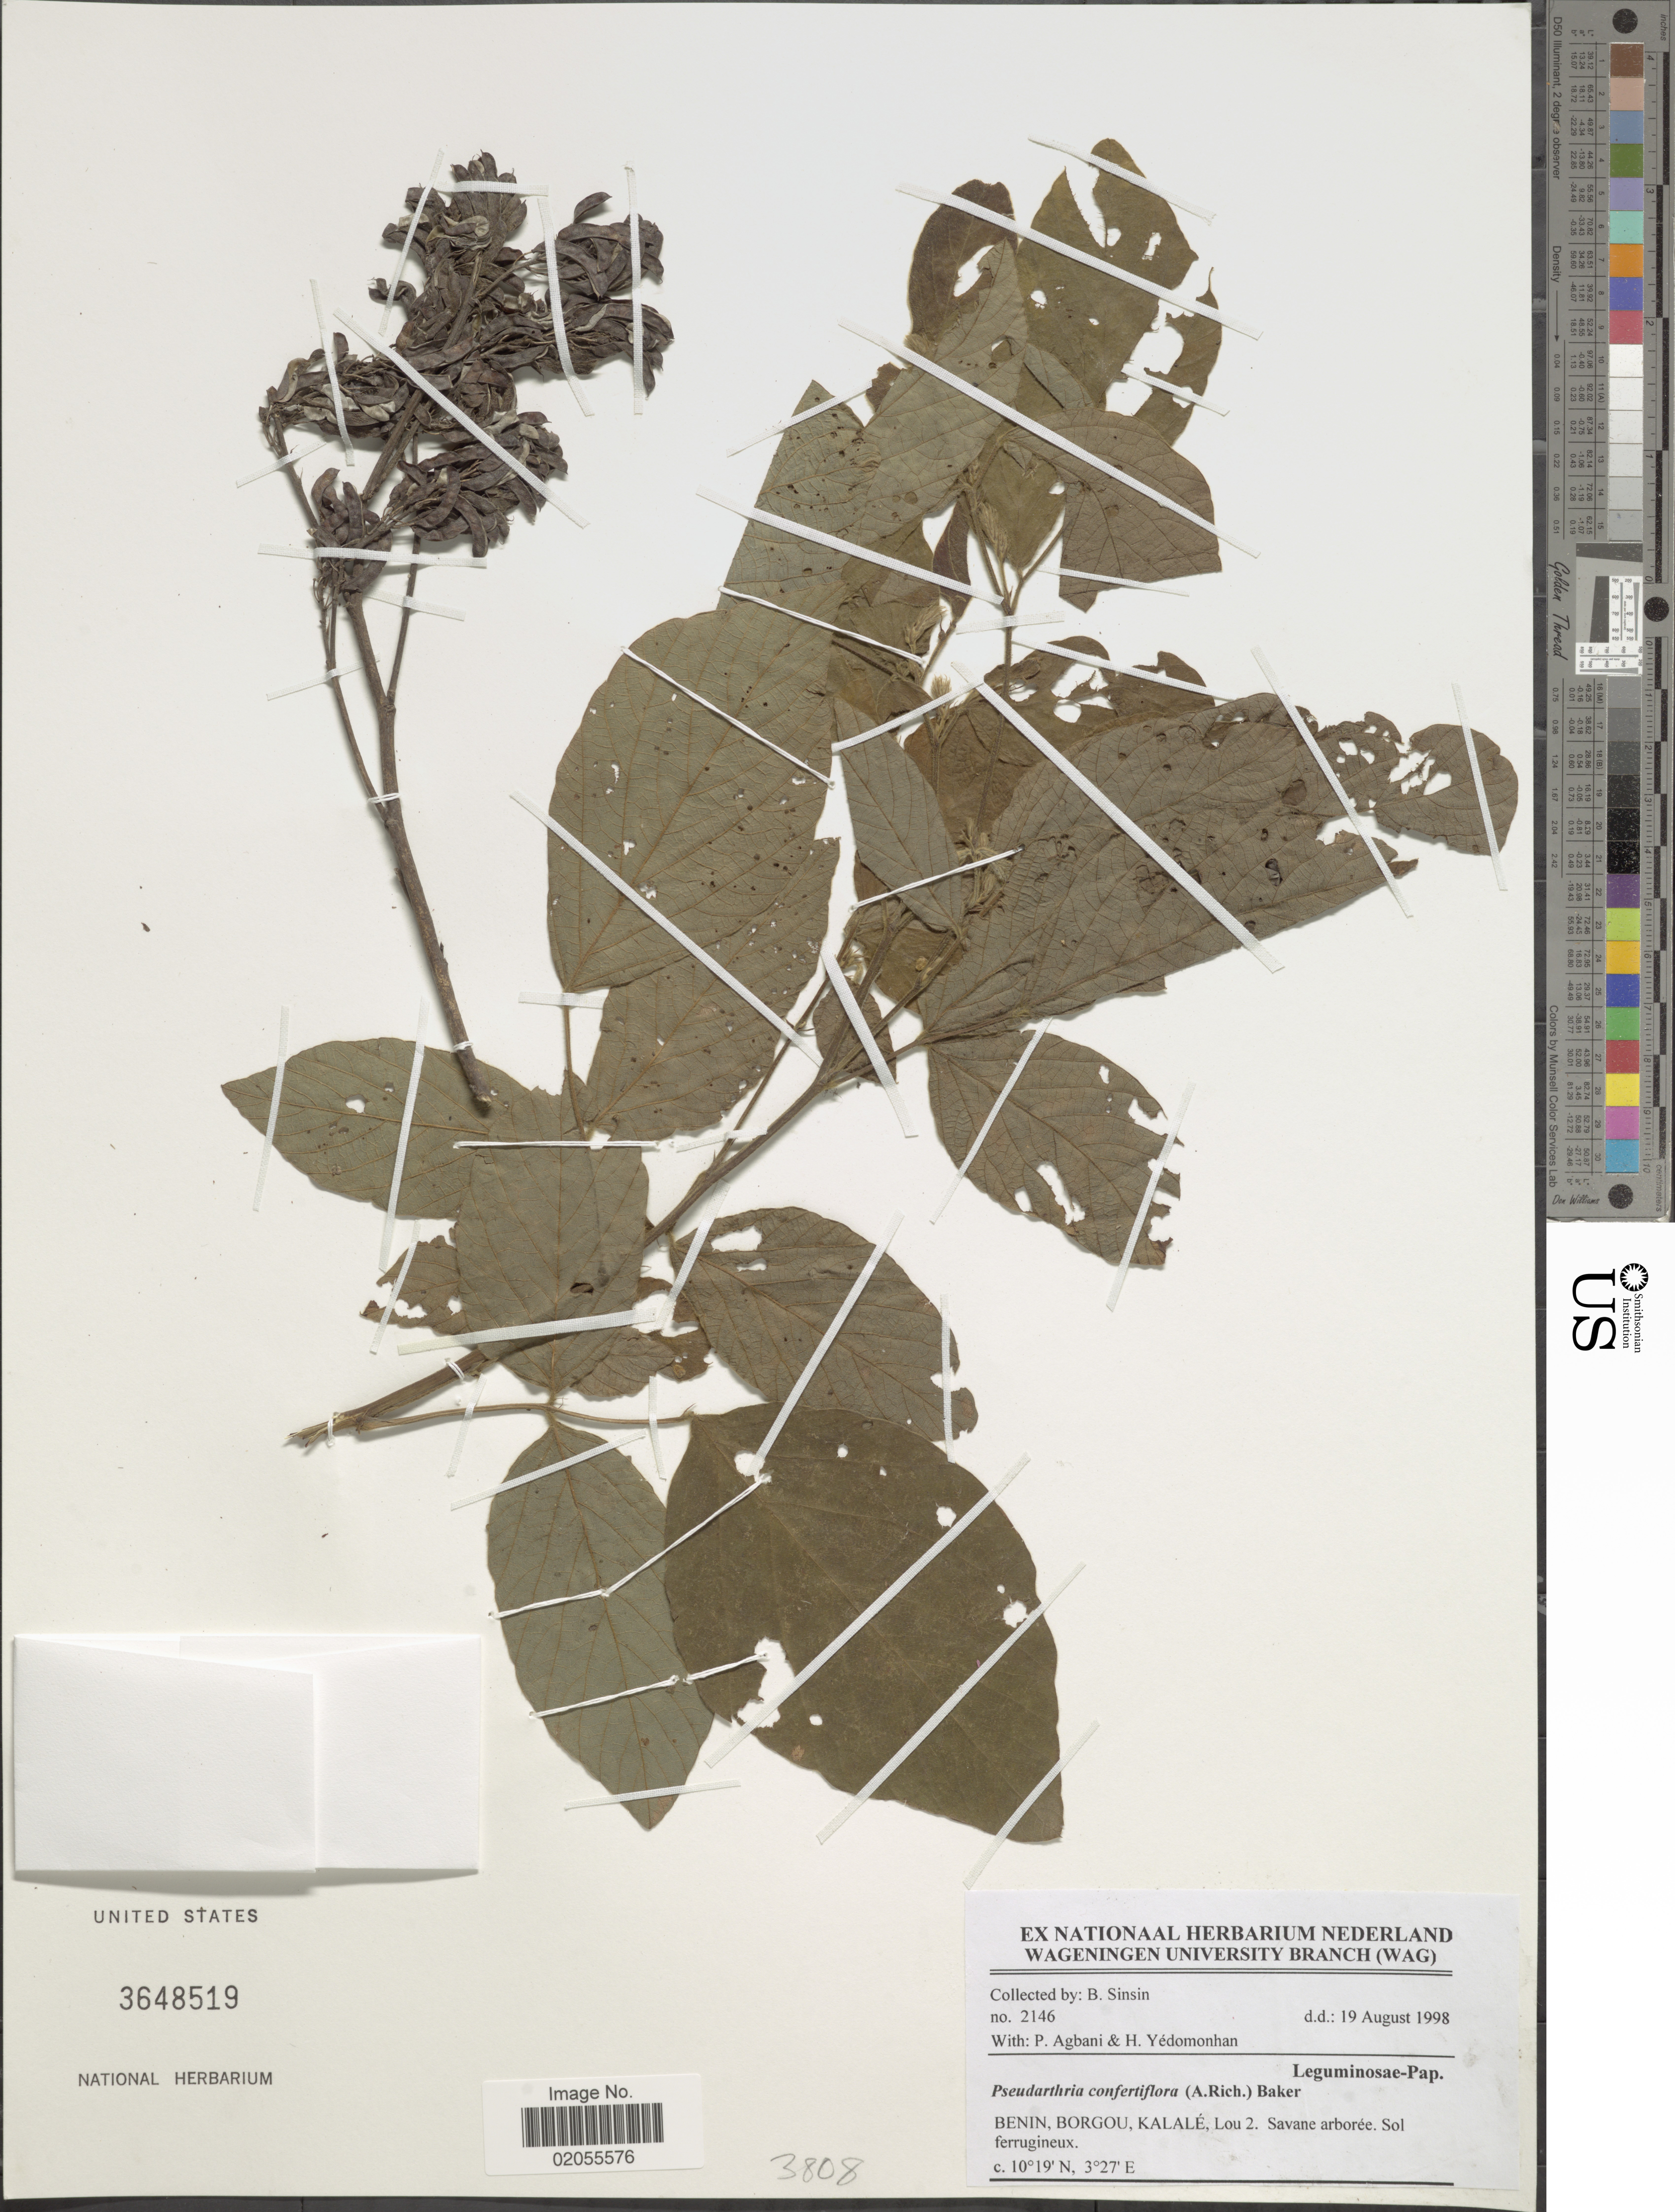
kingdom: Plantae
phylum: Tracheophyta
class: Magnoliopsida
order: Fabales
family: Fabaceae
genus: Pseudarthria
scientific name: Pseudarthria confertiflora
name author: (A. Rich.) Baker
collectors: B. Sinsin, P. Agbani & H. Yedomonhan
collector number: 2146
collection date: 1998-08-19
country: Benin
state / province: Borgou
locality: Kalale, Lou 2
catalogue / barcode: US 3648519